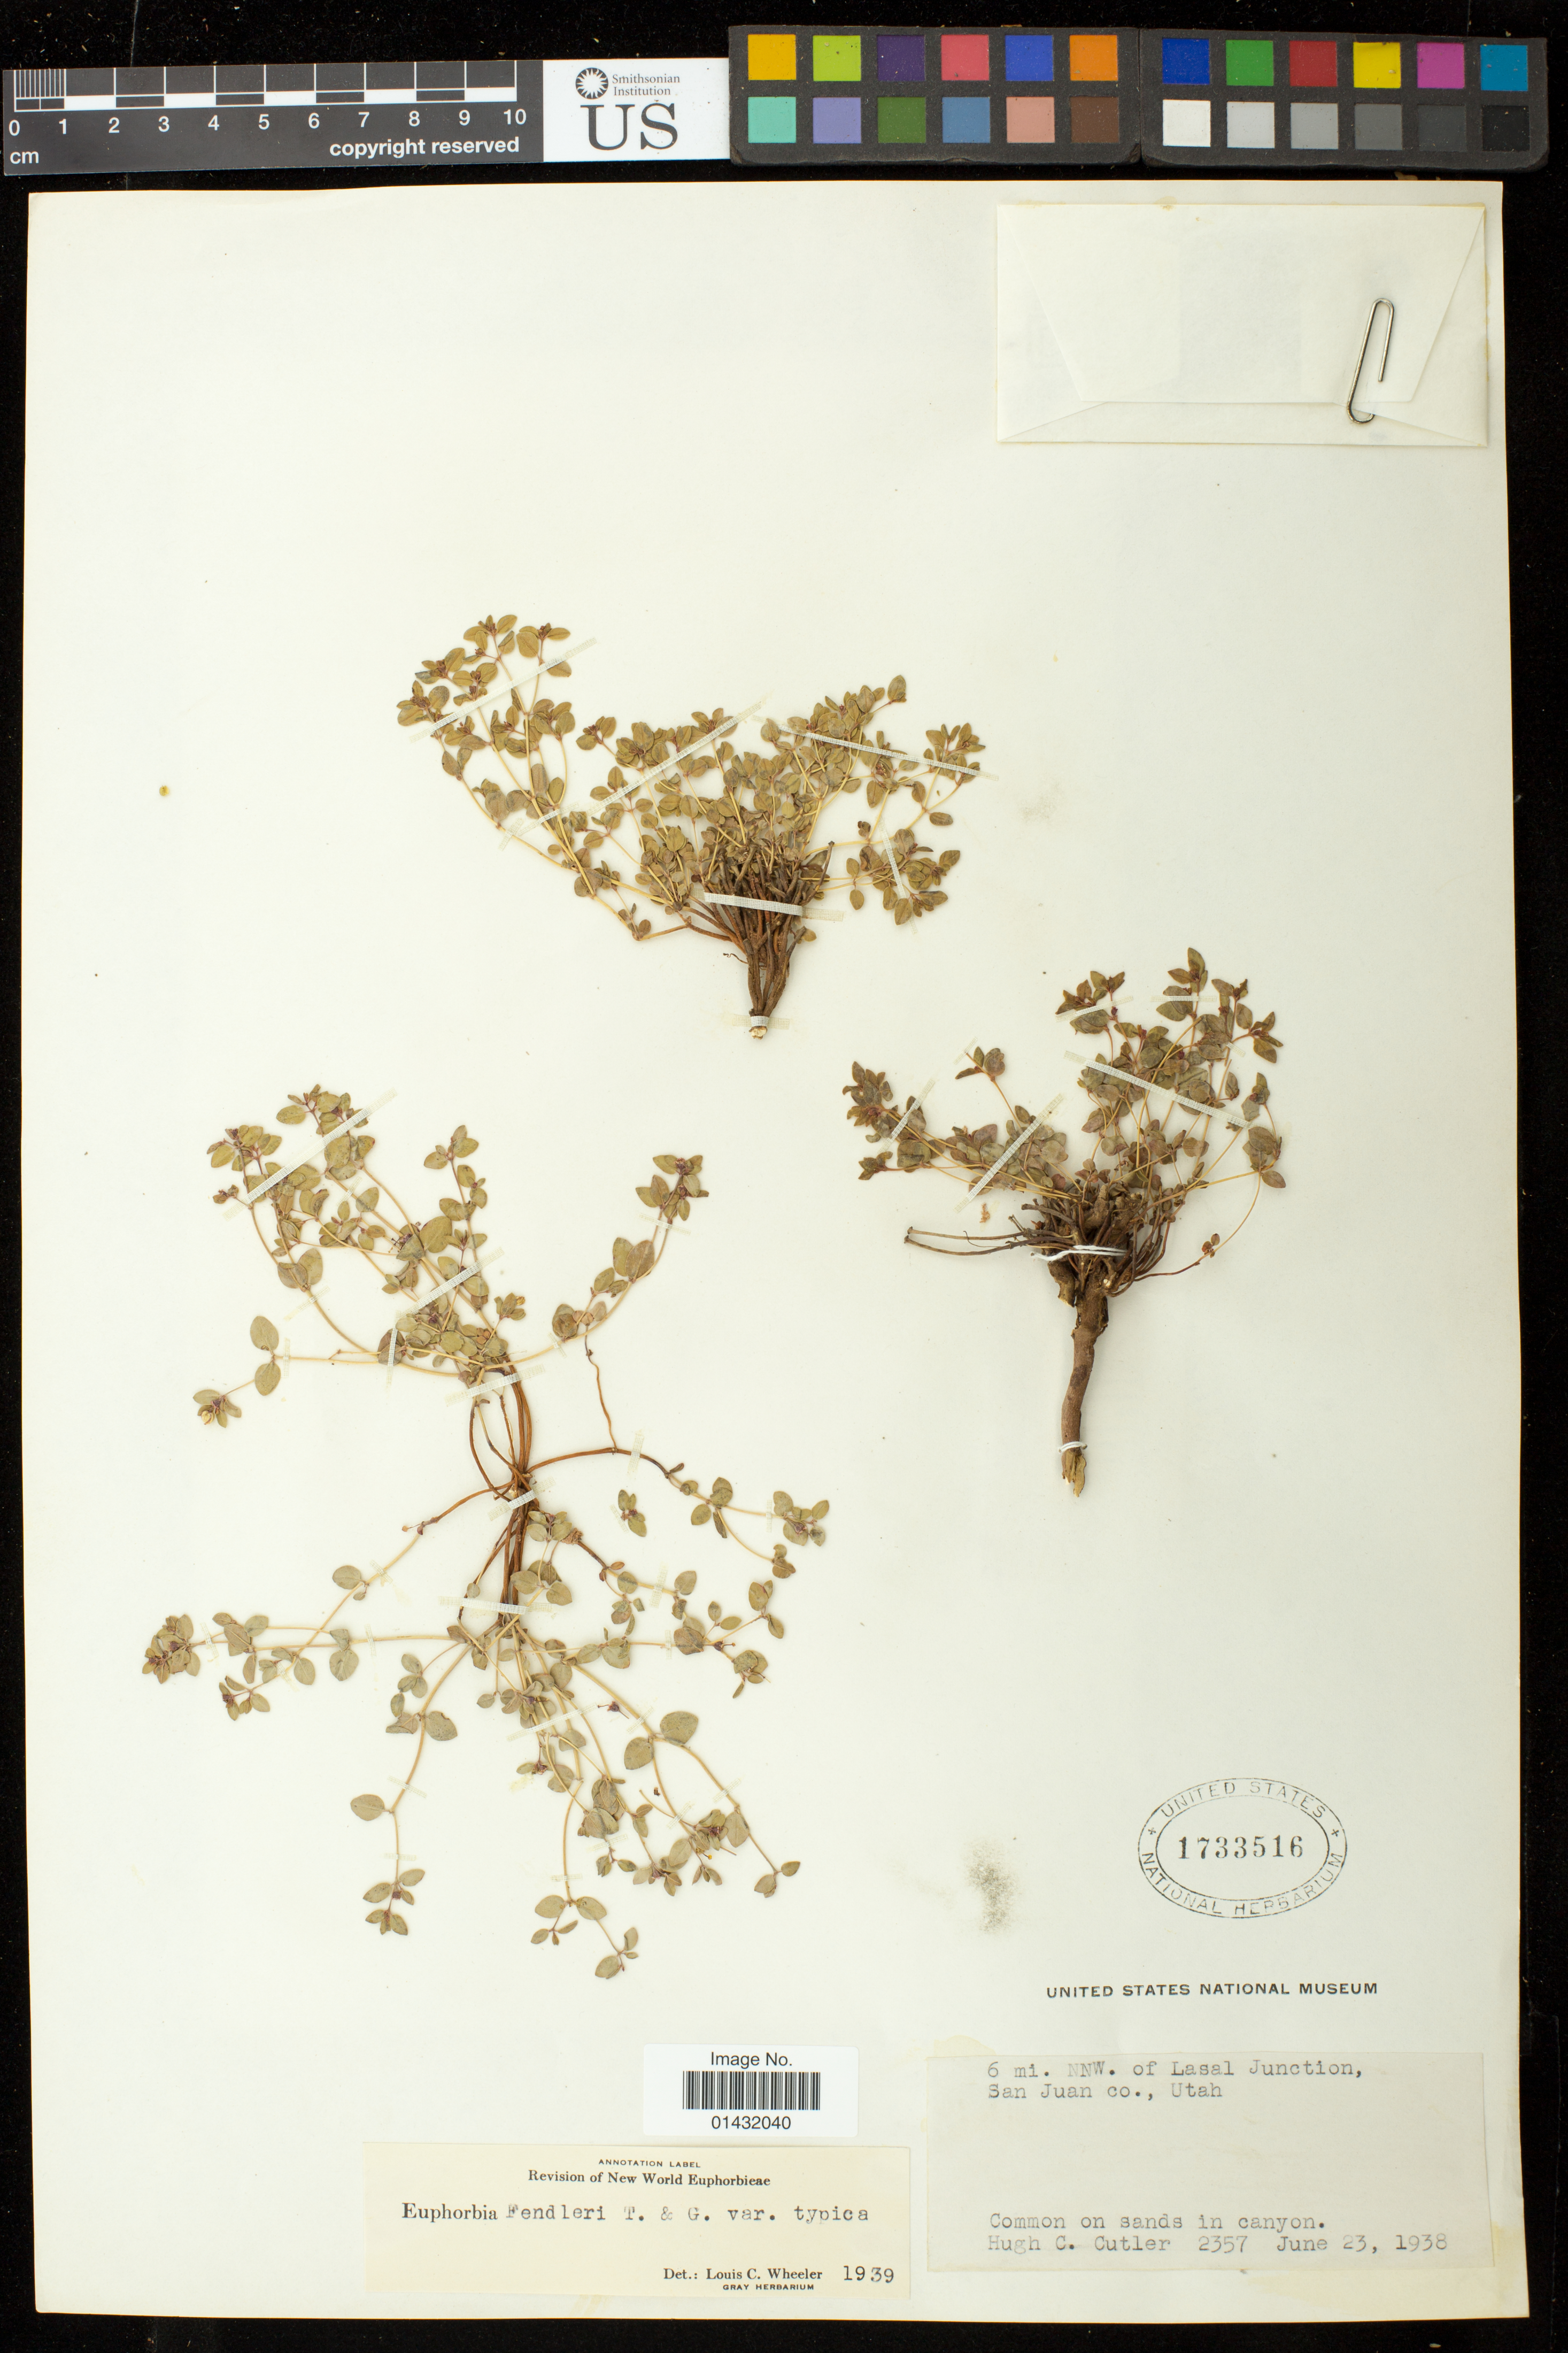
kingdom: Plantae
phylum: Tracheophyta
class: Magnoliopsida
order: Malpighiales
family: Euphorbiaceae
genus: Euphorbia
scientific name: Euphorbia fendleri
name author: Torr. & A. Gray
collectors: H. C. Cutler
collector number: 2357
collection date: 1938-06-23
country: United States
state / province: Utah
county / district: San Juan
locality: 6 mi. NNW of Lasal Junction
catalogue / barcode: US 1733516